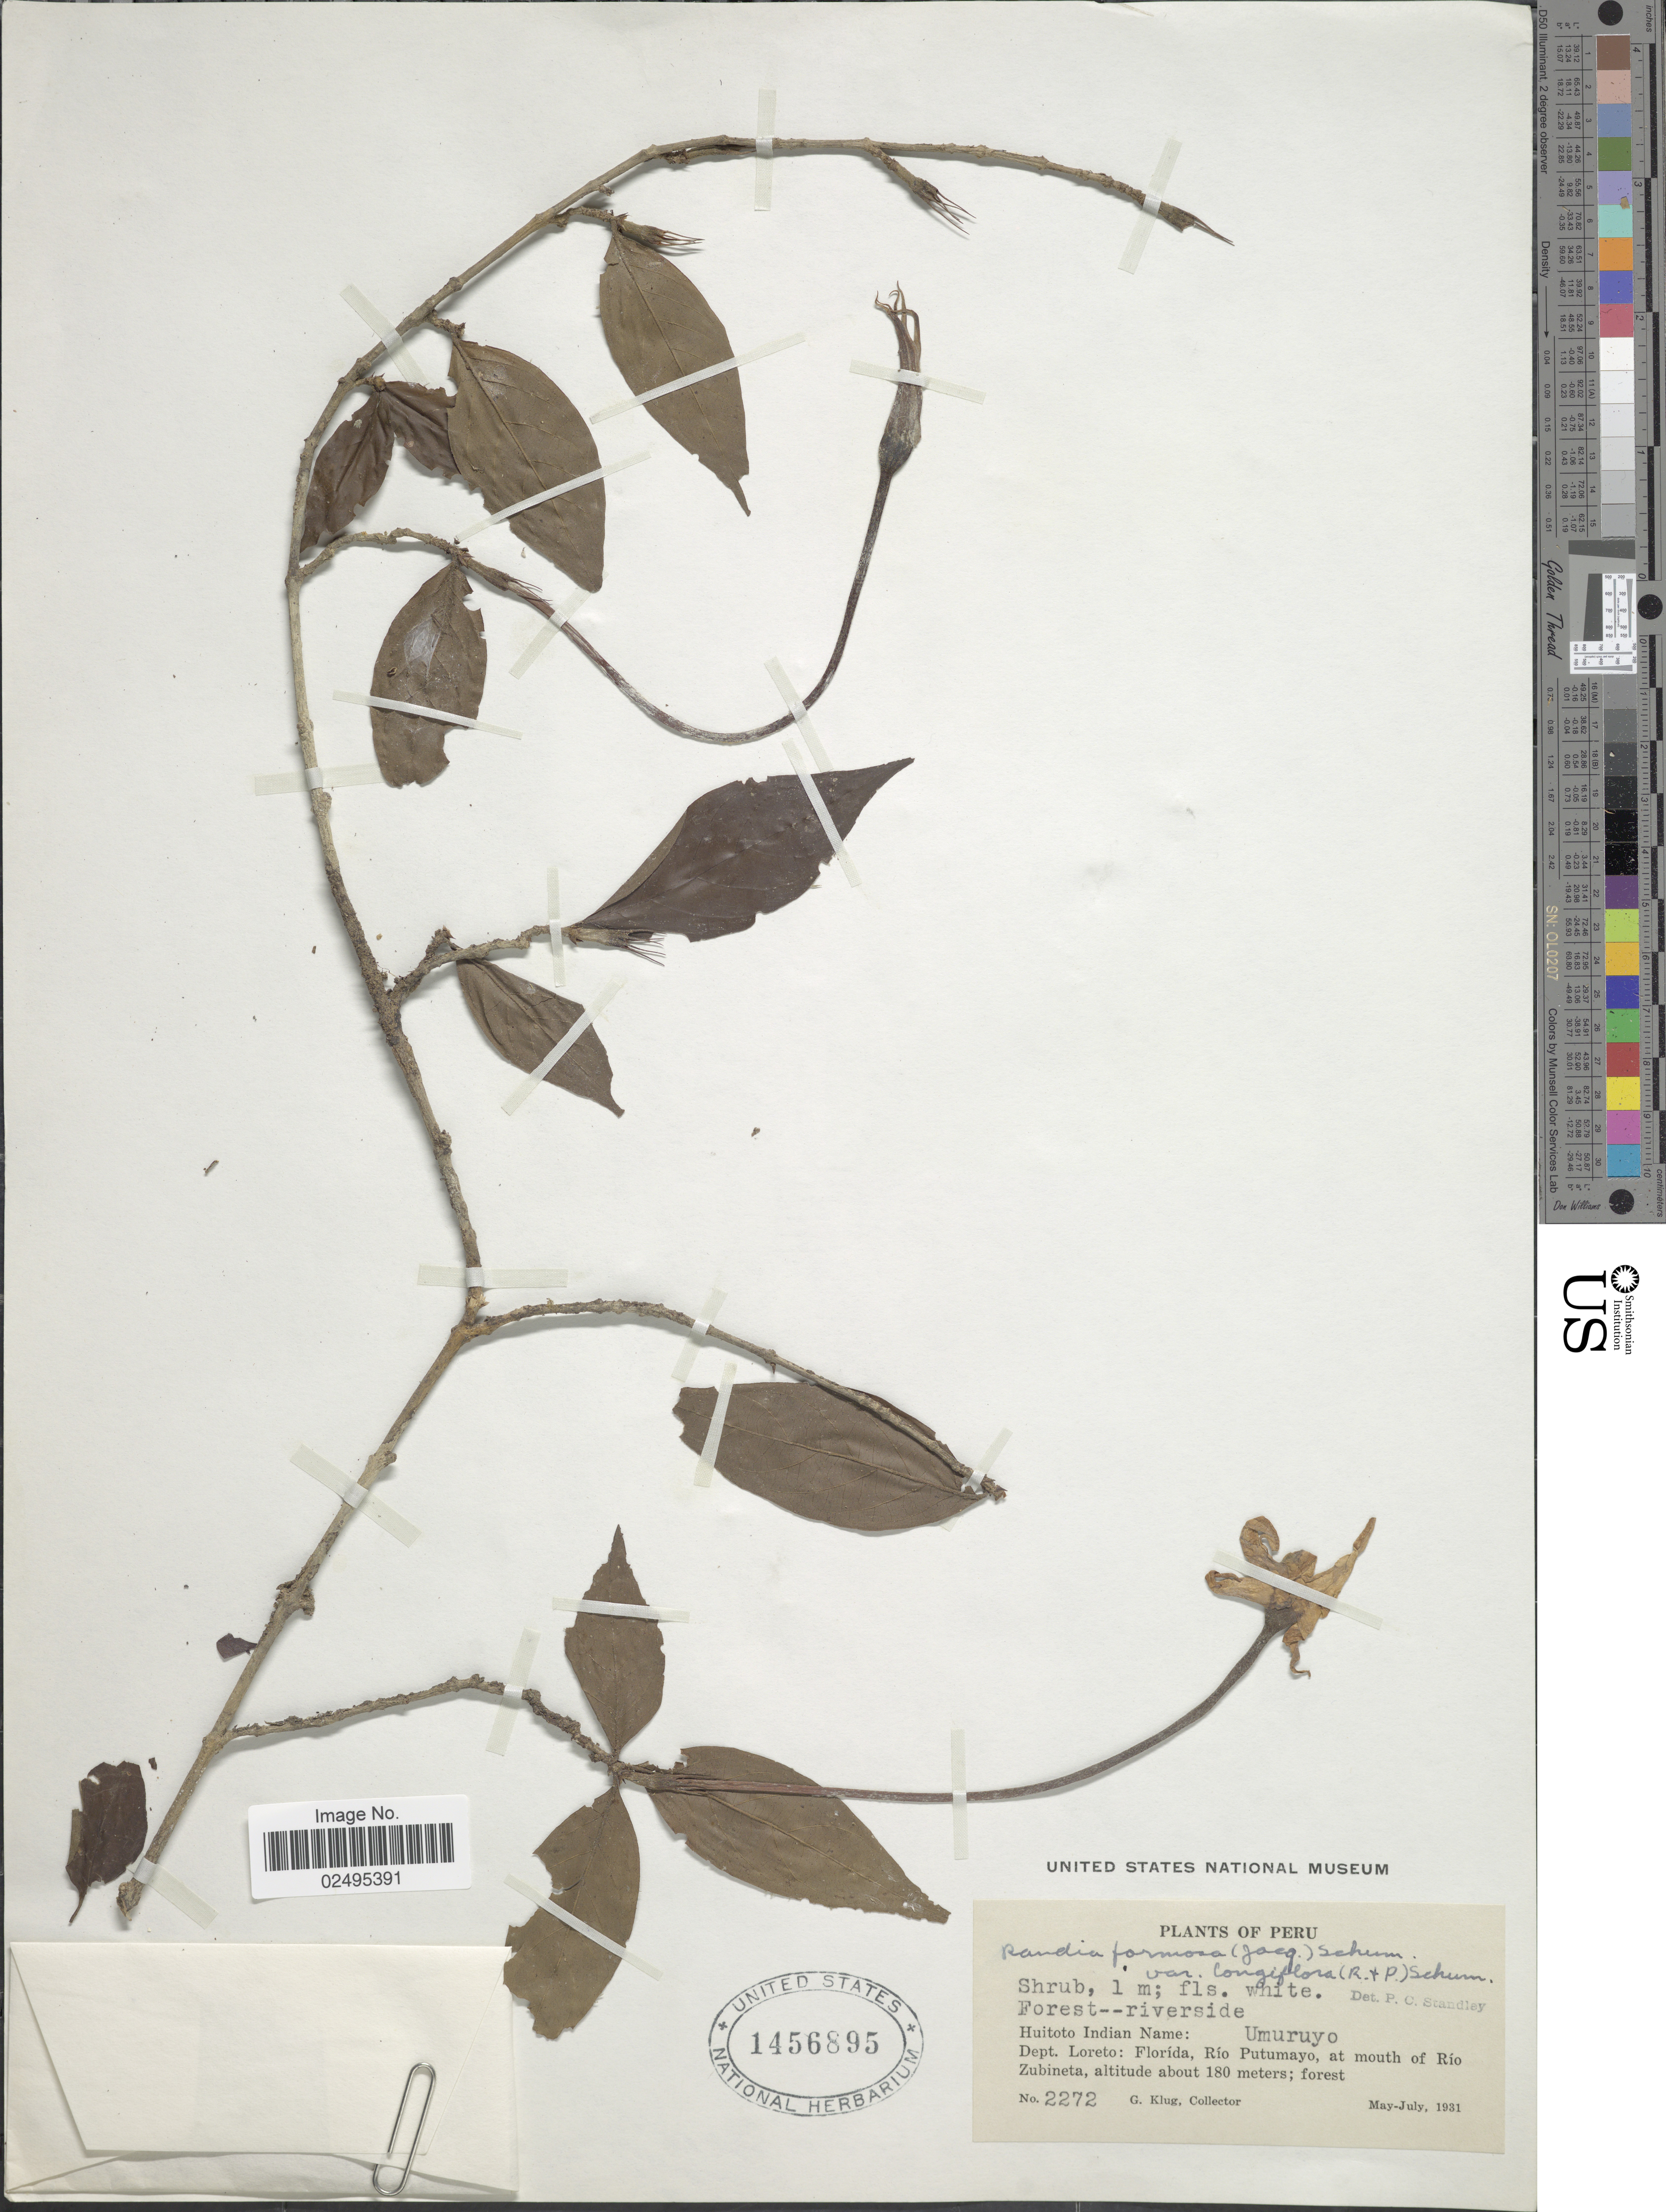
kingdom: Plantae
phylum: Tracheophyta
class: Magnoliopsida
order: Gentianales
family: Rubiaceae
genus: Rosenbergiodendron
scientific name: Rosenbergiodendron formosum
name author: (Jacq.) Fagerl.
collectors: G. Klug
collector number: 2272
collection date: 1931-05/1931-07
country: Peru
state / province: Loreto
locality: Florida, Rio Putumayo, at mouth of Rio Zubineta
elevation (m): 180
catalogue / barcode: US 1456895